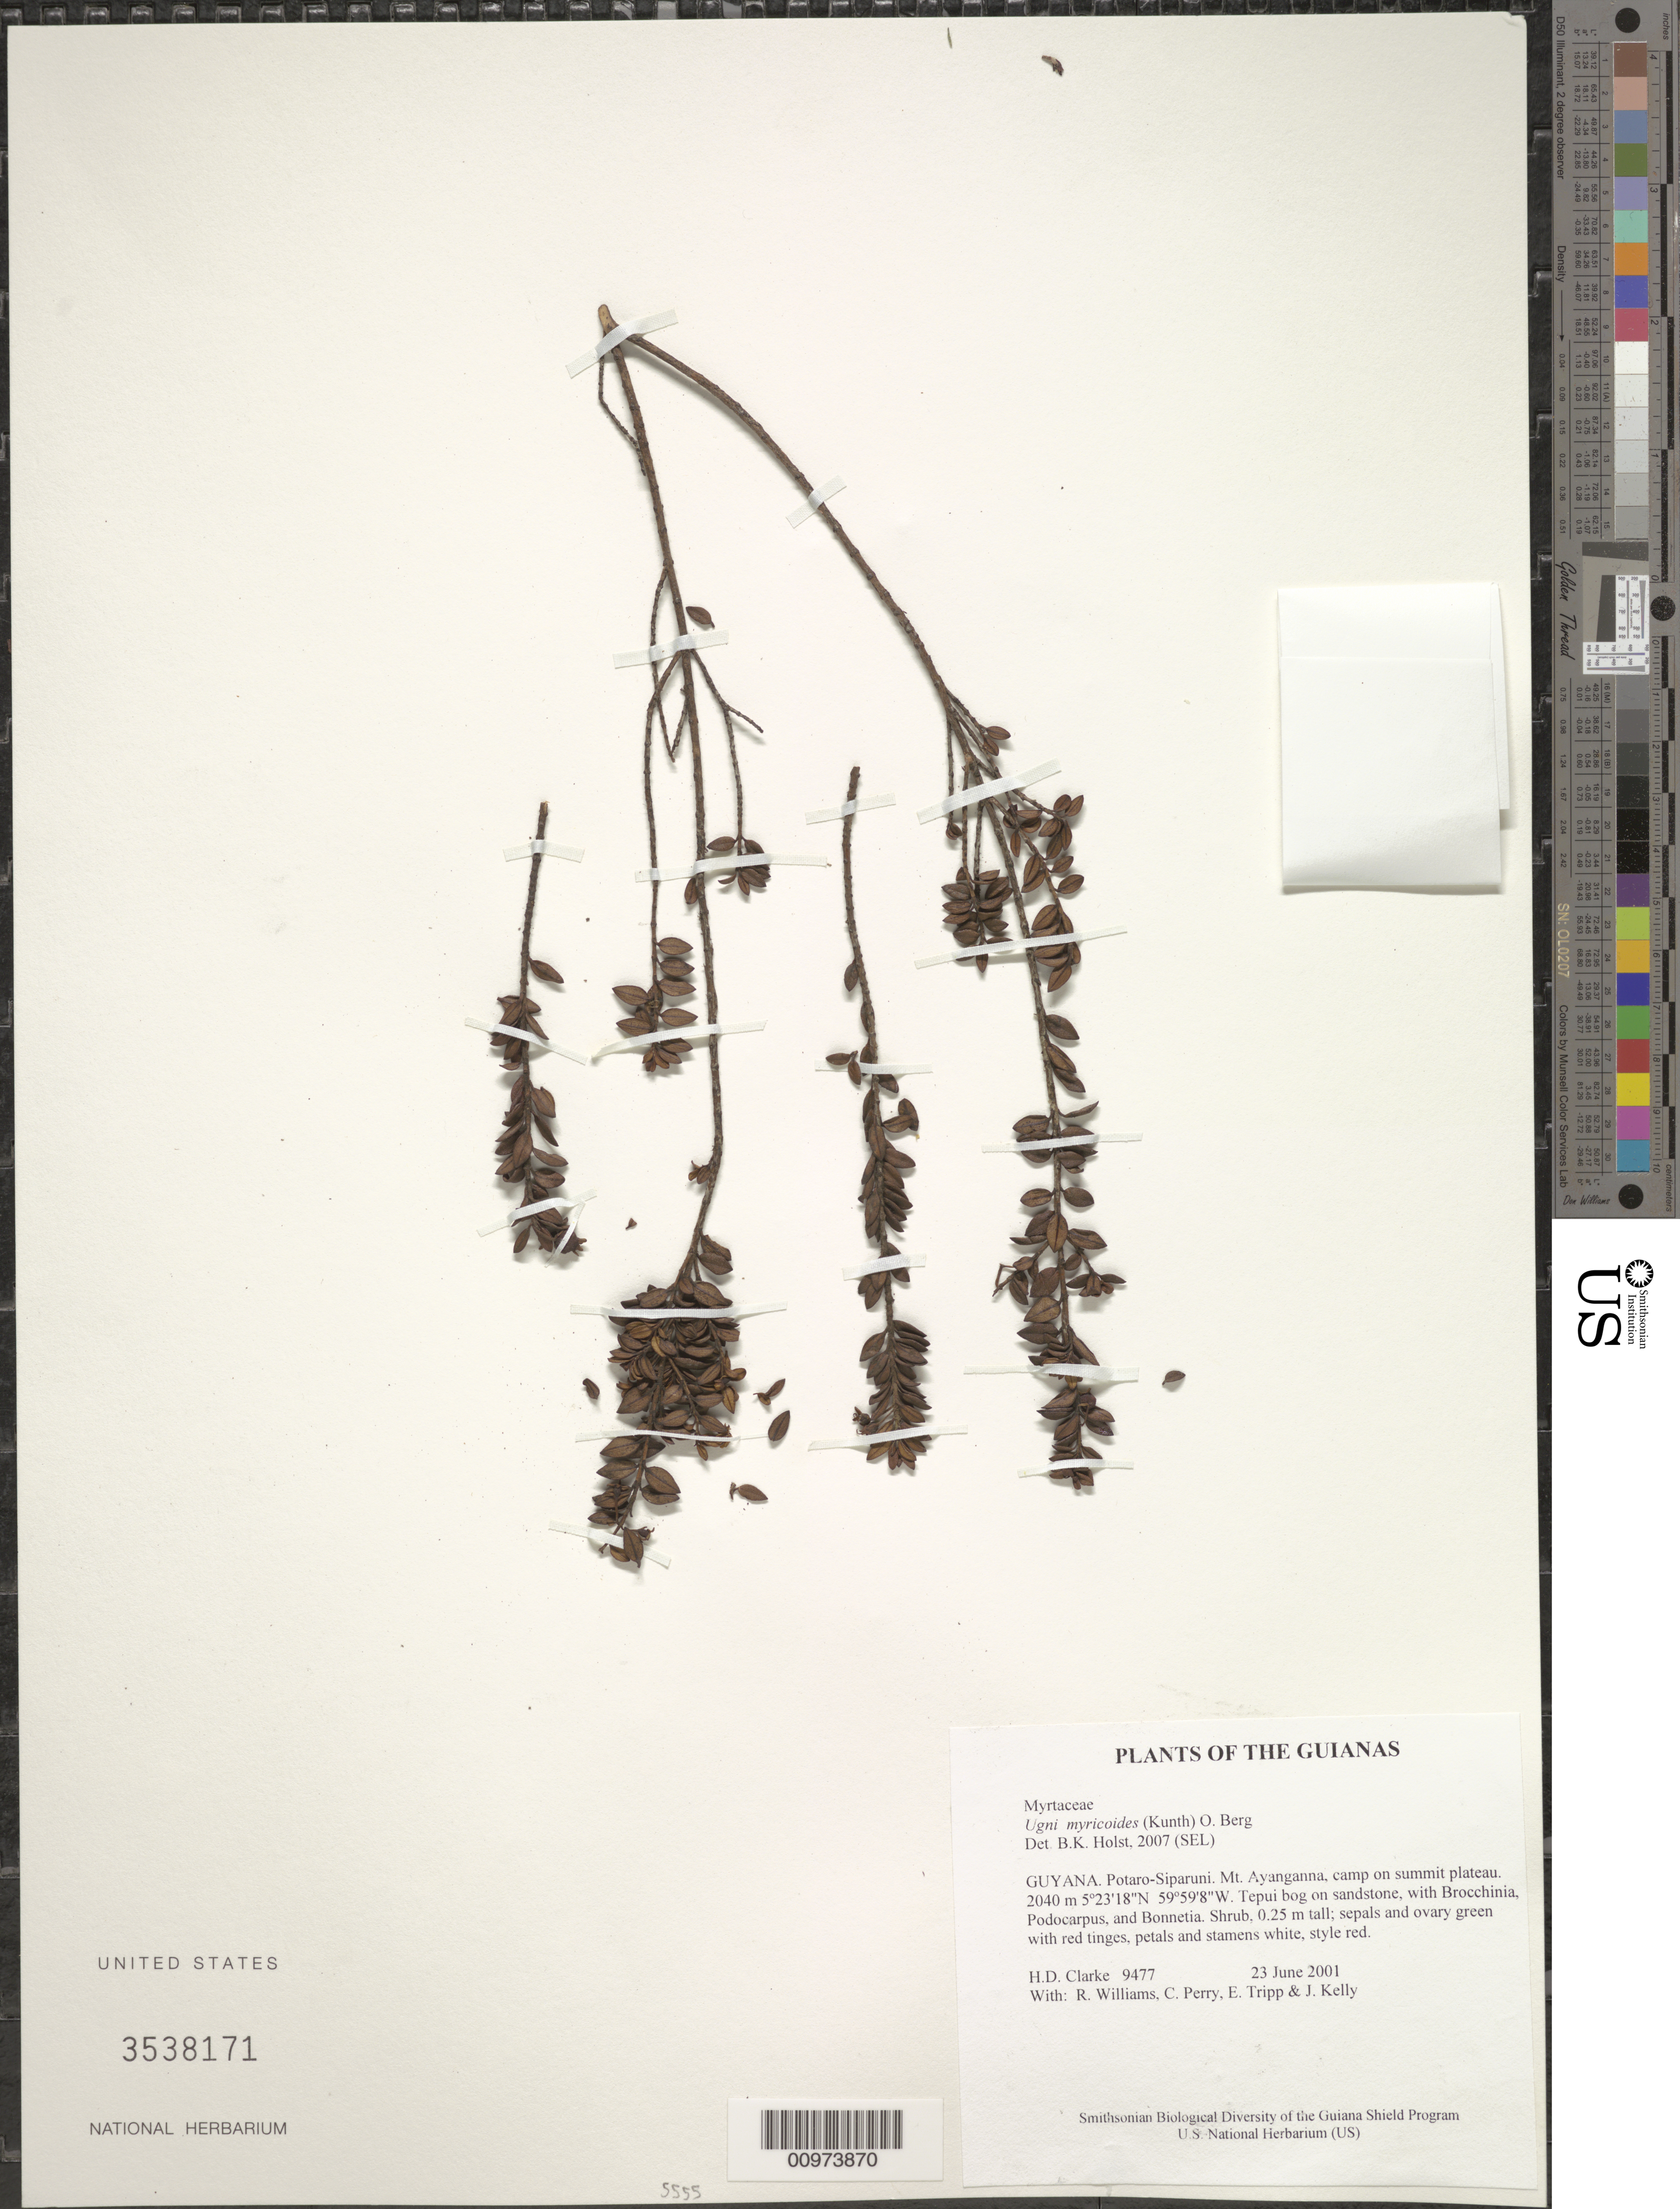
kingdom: Plantae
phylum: Tracheophyta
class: Magnoliopsida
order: Myrtales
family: Myrtaceae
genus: Ugni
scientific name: Ugni myricoides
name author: (Kunth) O. Berg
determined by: Holst, Bruce K.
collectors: H. D. Clarke, R. Williams, C. Perry, E. Tripp & J. Kelly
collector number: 9477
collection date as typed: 23 June 2001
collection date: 2001-06-23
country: Guyana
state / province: Potaro-Siparuni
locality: Mt. Ayanganna, camp on summit plateau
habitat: Tepui bog on sandstone, with Brocchinia, Podocarpus, and Bonnetia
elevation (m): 2040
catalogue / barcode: US 3538171